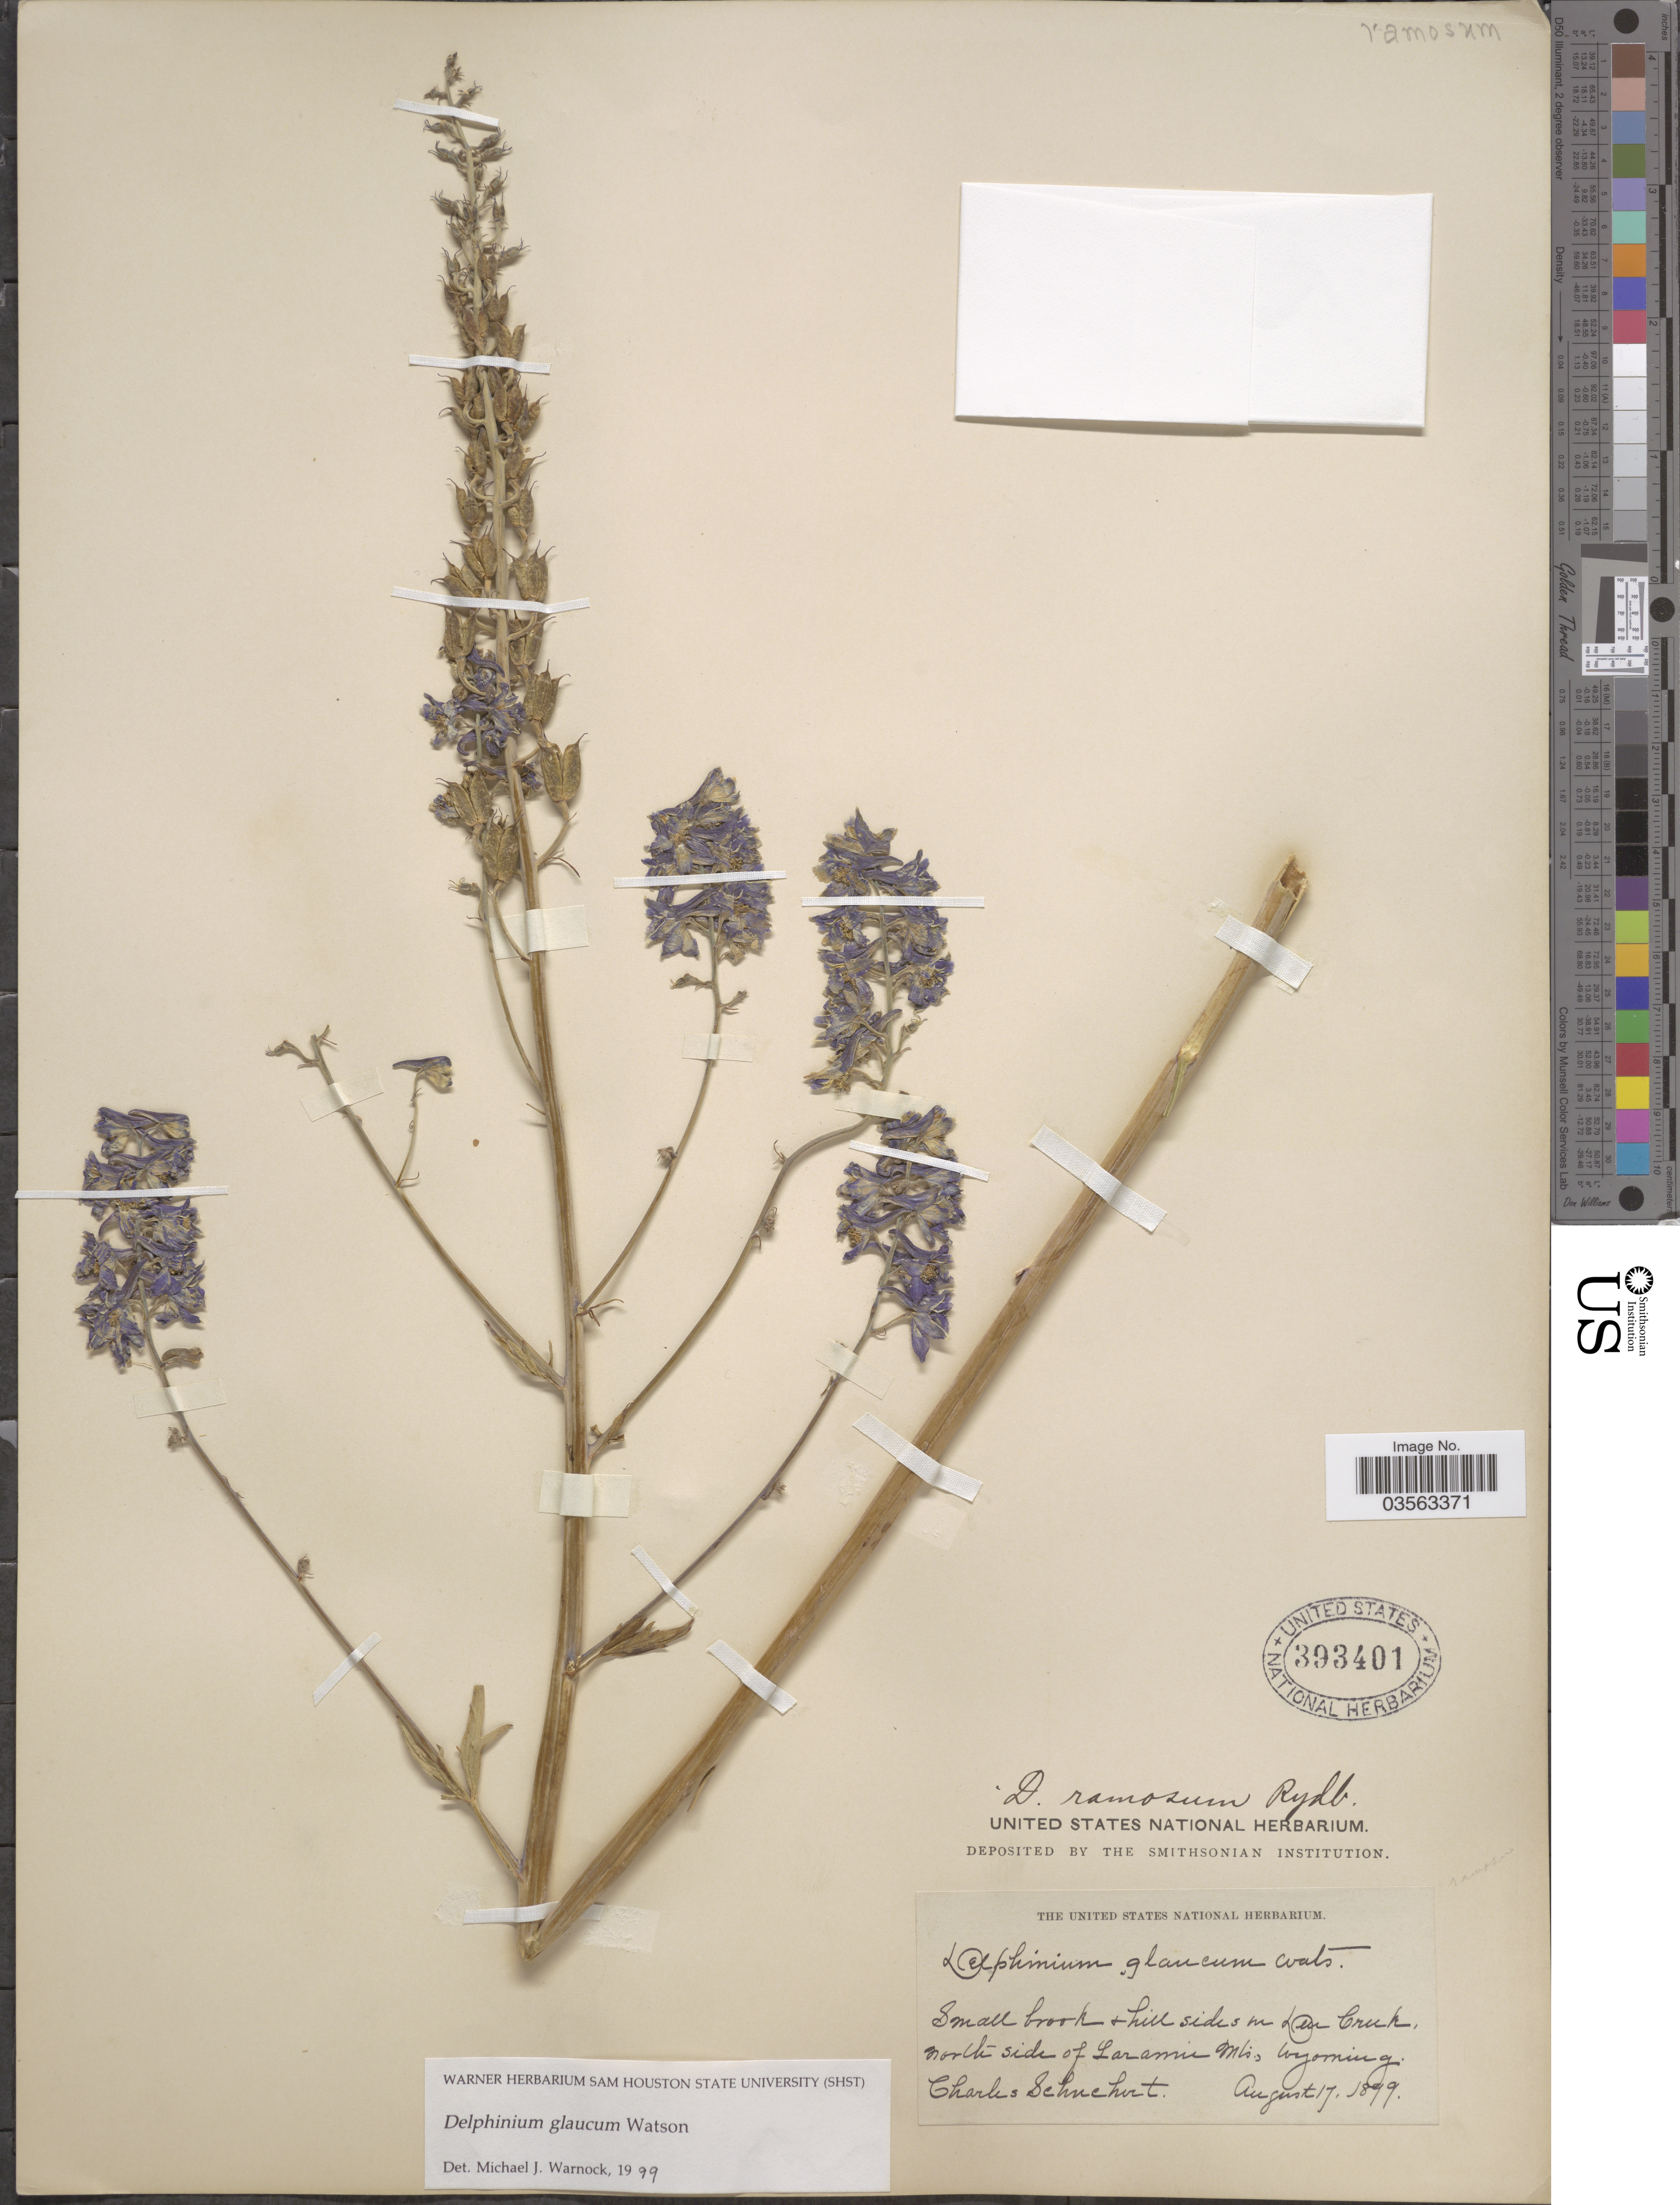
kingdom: Plantae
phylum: Tracheophyta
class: Magnoliopsida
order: Ranunculales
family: Ranunculaceae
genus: Delphinium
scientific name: Delphinium glaucum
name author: S. Watson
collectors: C. Schuchert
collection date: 1899-08-17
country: United States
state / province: Wyoming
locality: Small brook+hill sides on Deer Creek. North side of Laramie Mts.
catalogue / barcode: US 393401